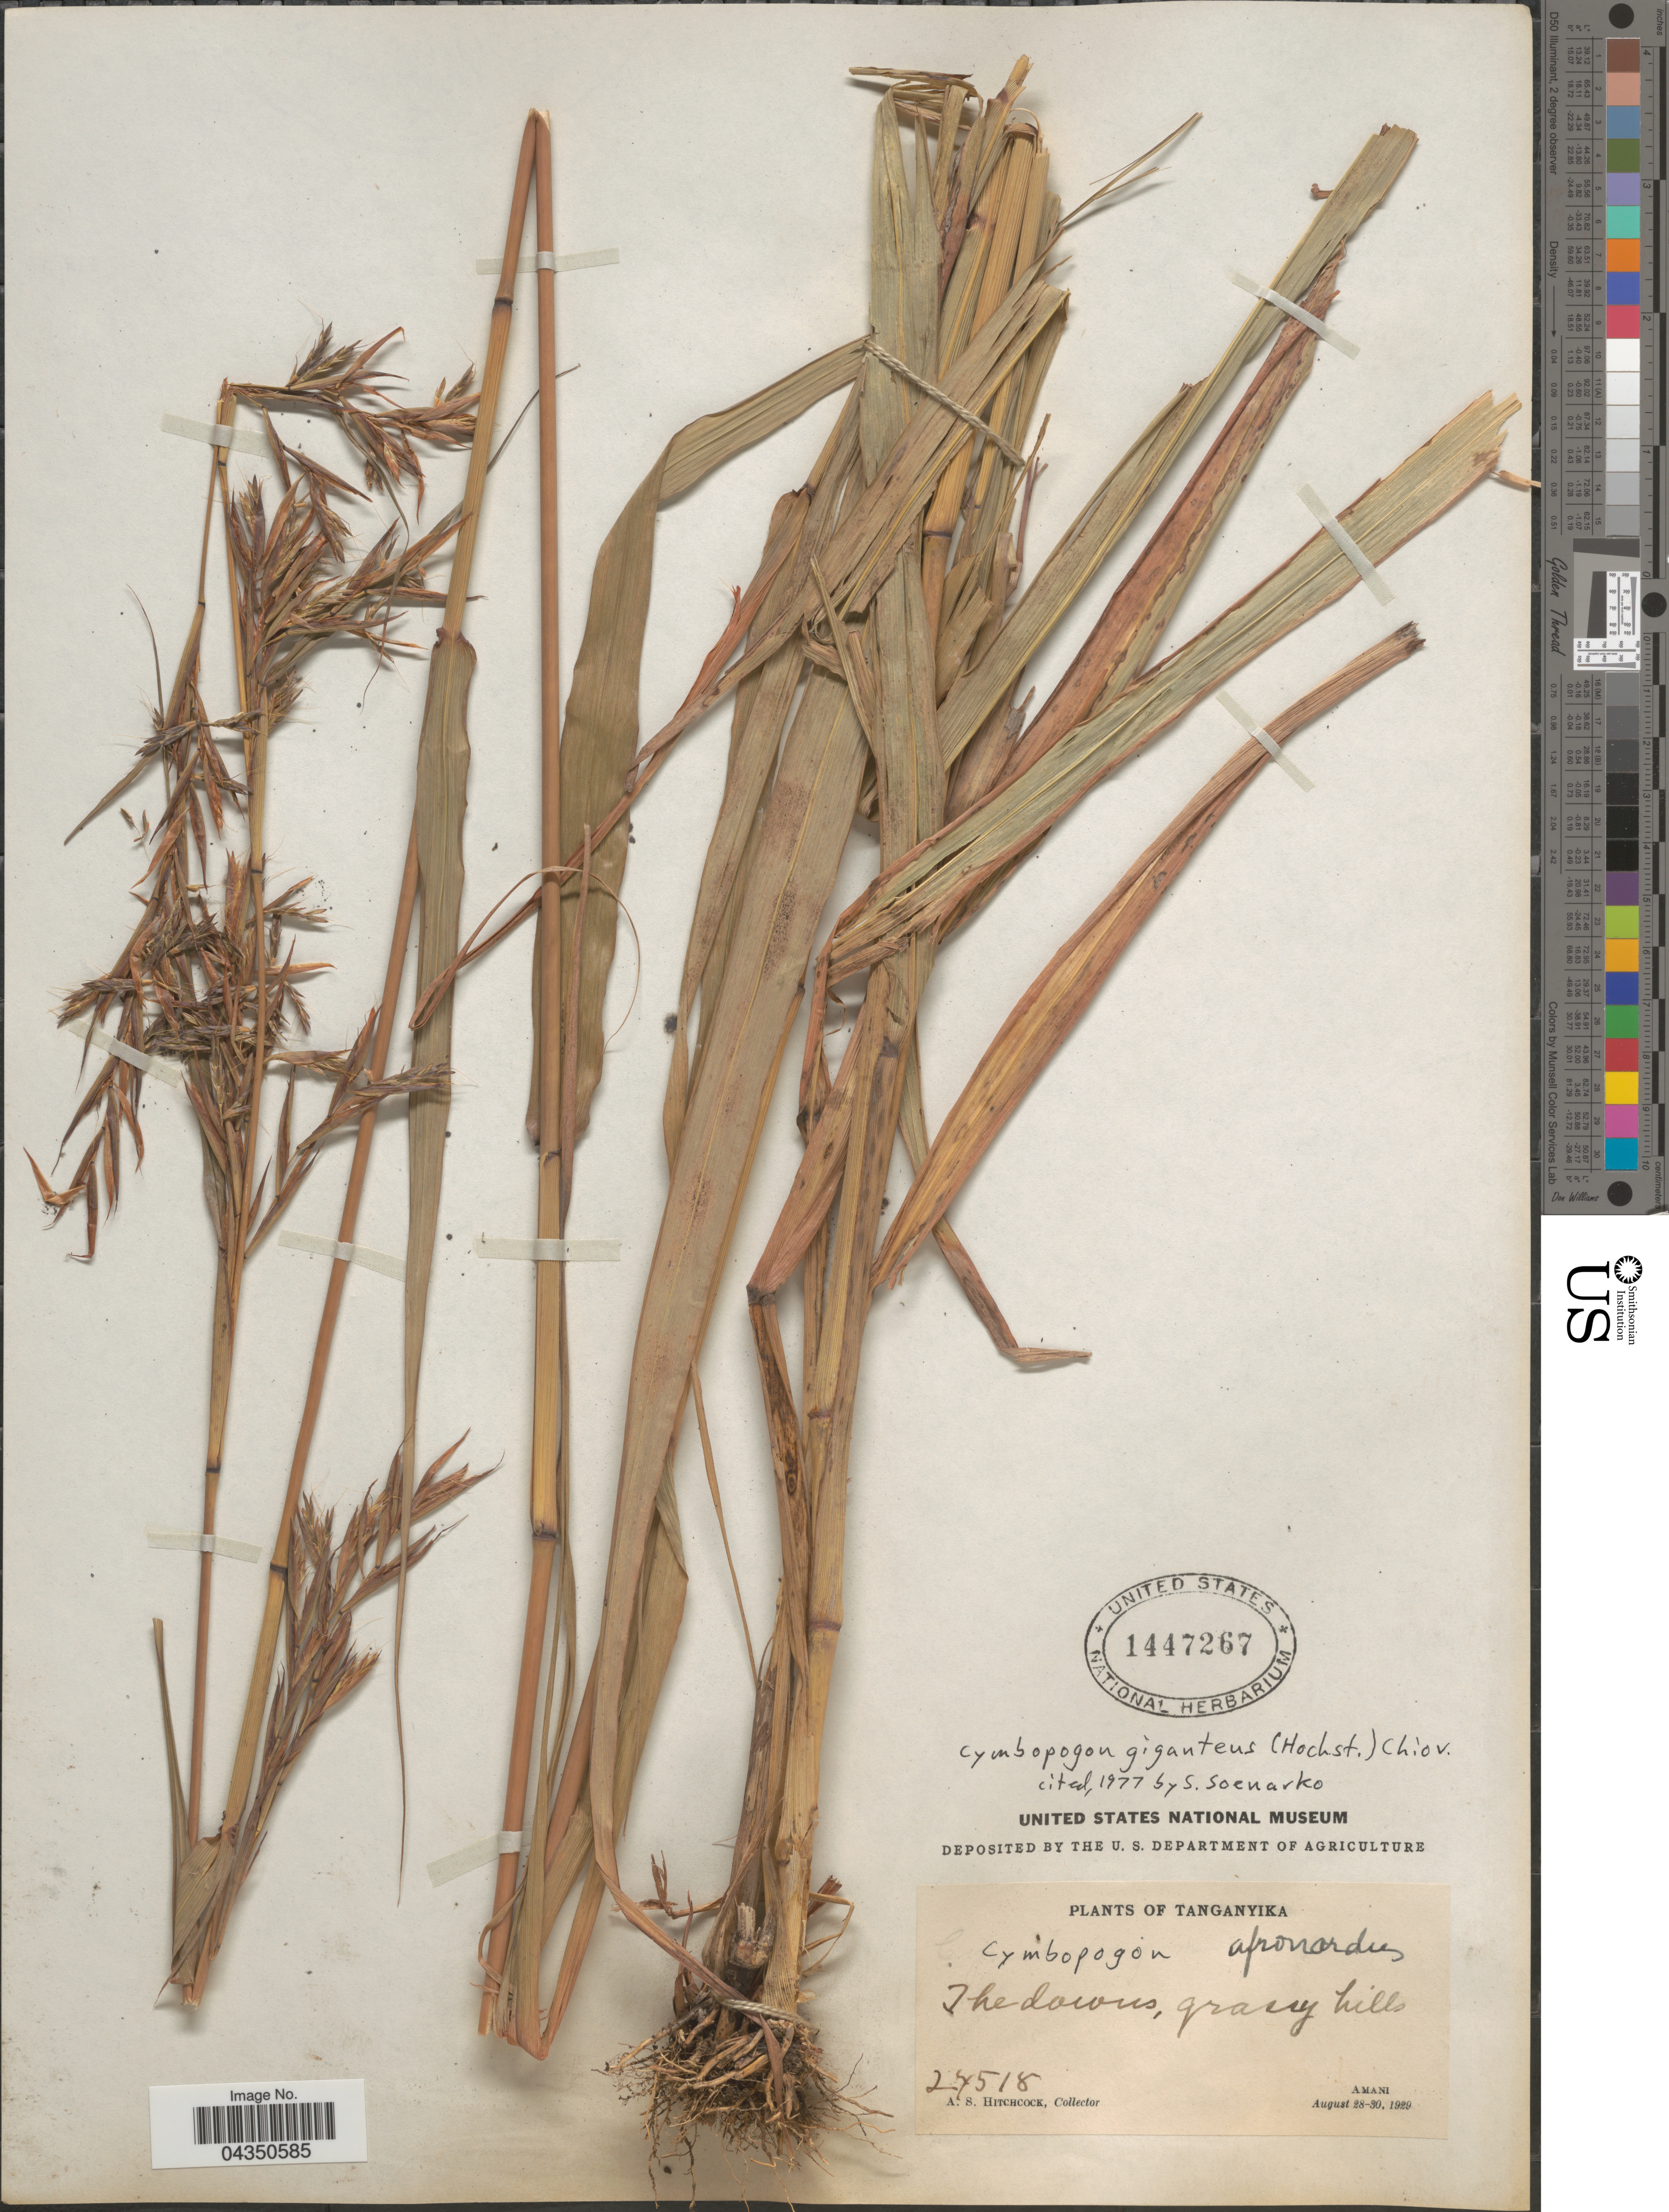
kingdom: Plantae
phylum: Tracheophyta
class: Liliopsida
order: Poales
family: Poaceae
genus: Cymbopogon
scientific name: Cymbopogon giganteus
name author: Chiov.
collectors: A. S. Hitchcock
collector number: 27518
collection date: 1929-08-28/1929-08-30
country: Tanzania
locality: Tanganyika. The downs, grassy hills. Amani.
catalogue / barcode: US 1447267